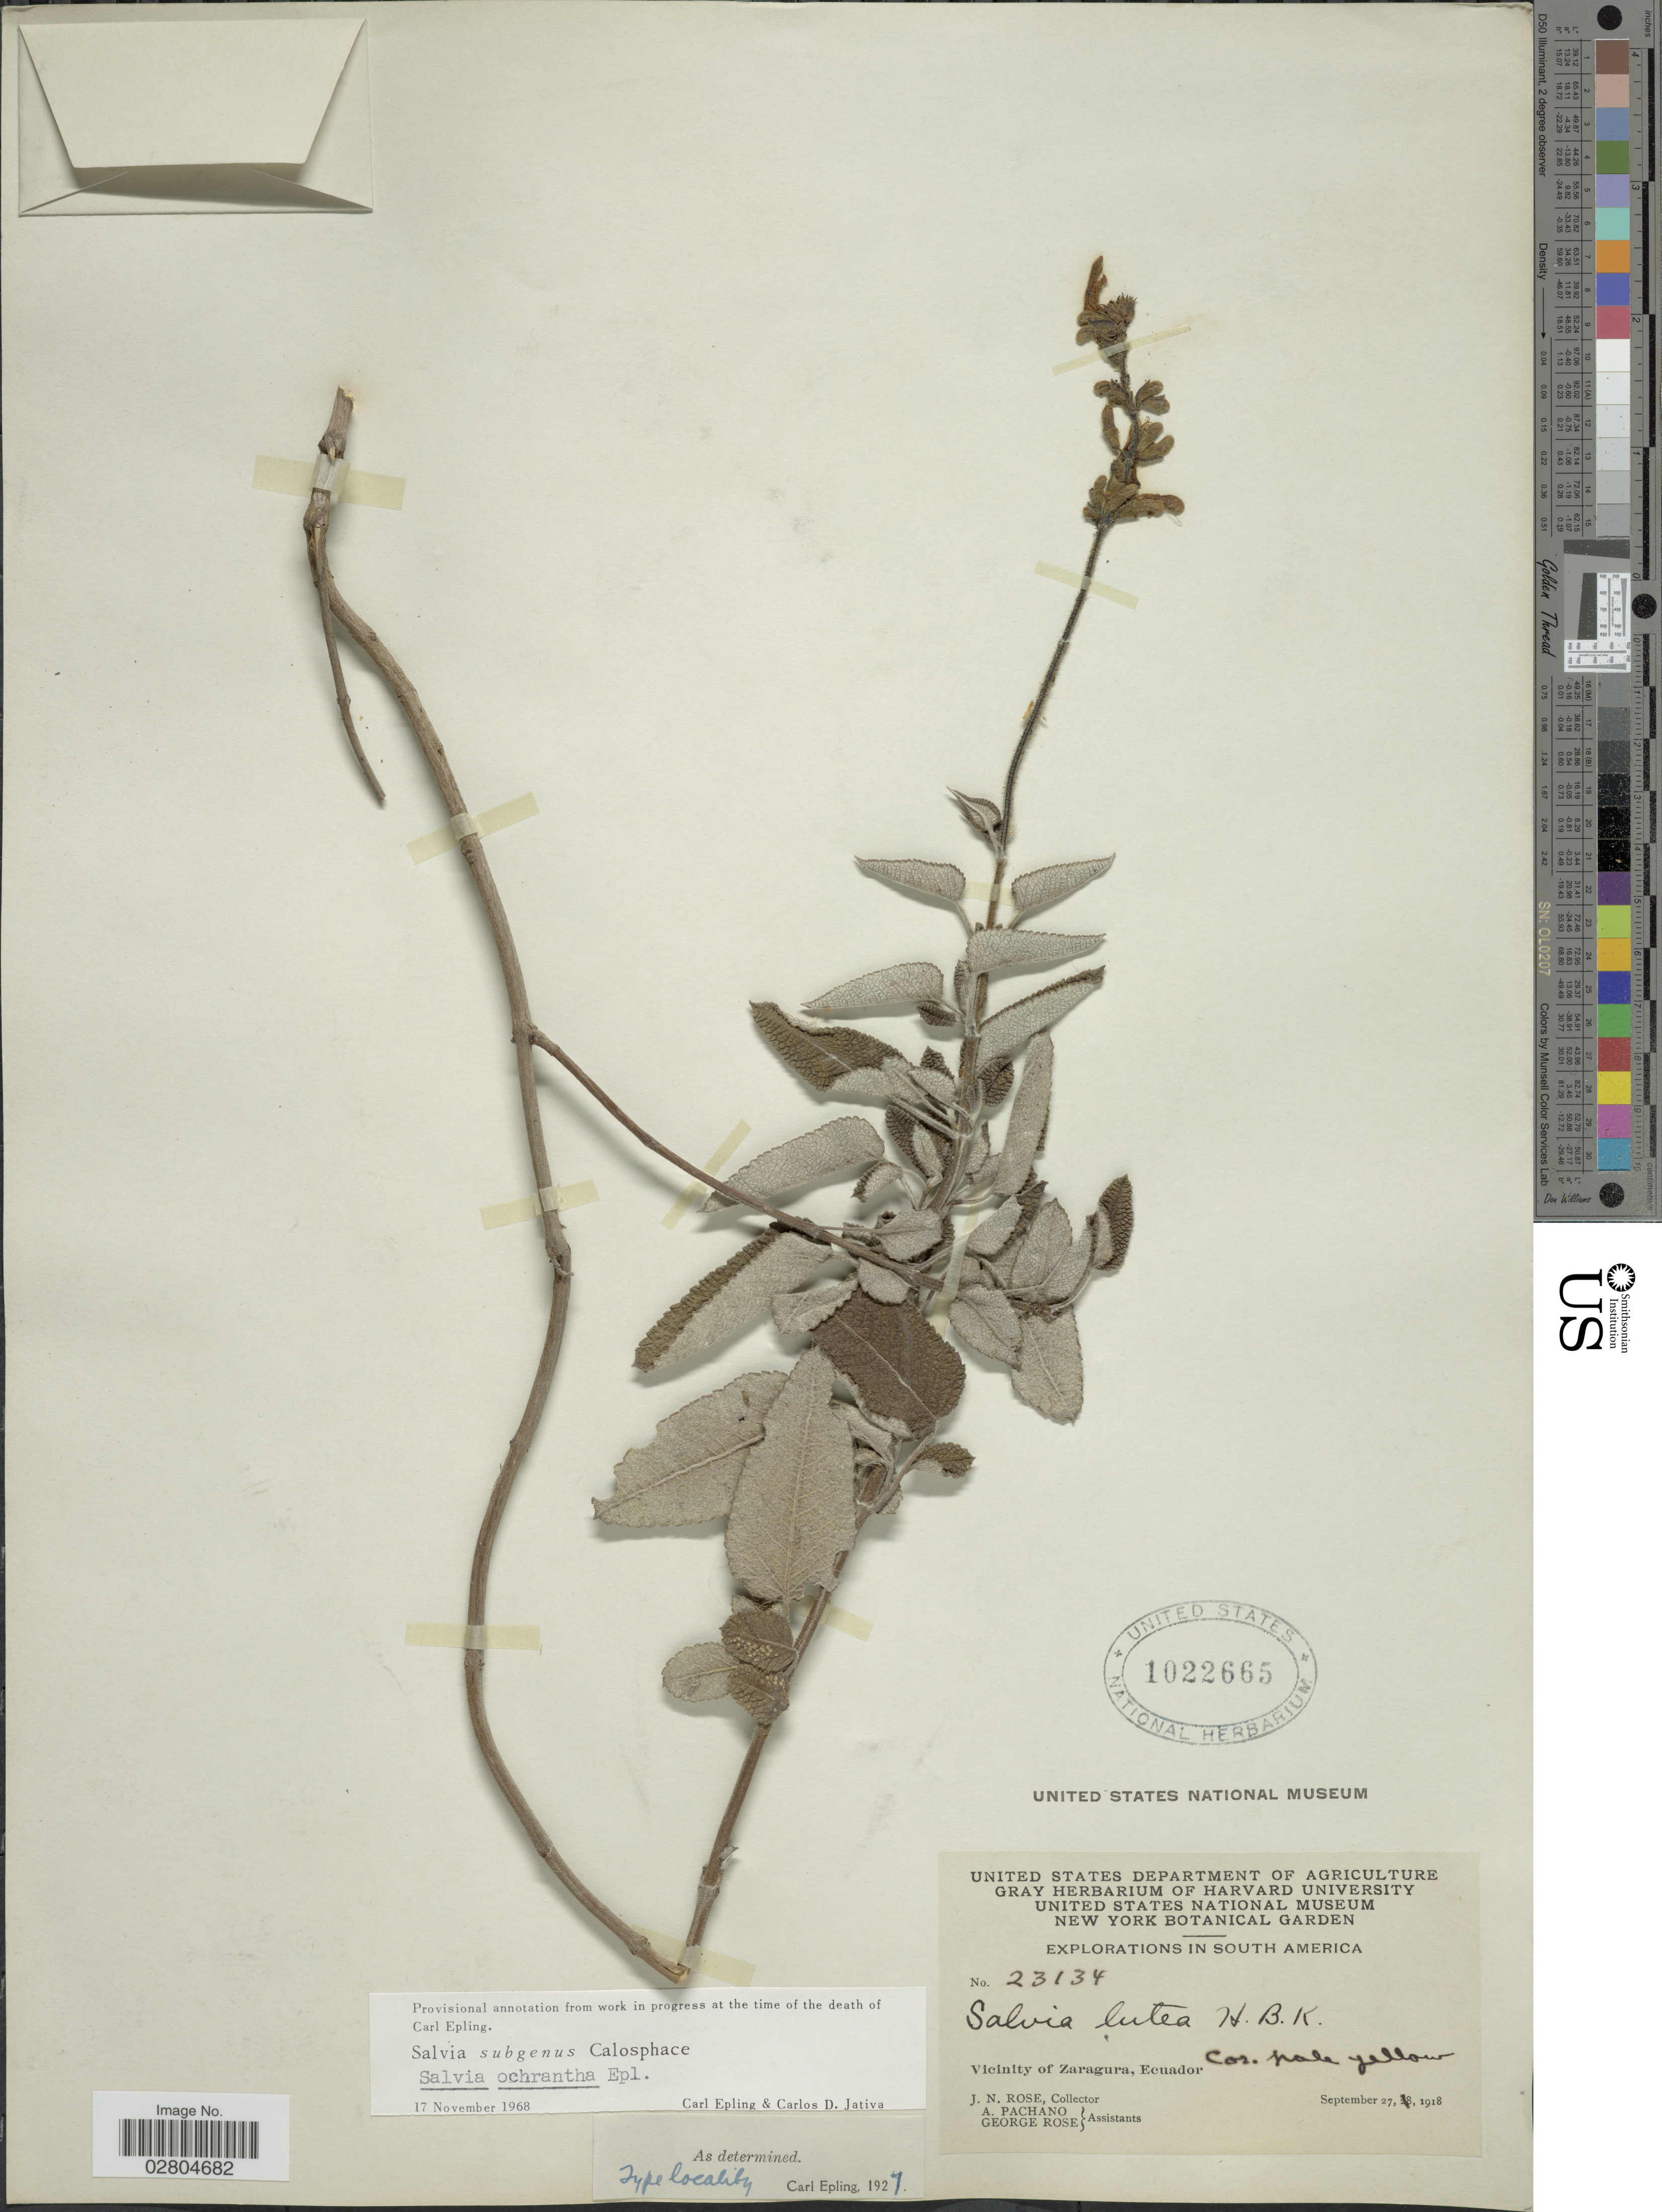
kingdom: Plantae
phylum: Tracheophyta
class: Magnoliopsida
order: Lamiales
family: Lamiaceae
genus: Salvia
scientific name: Salvia ochrantha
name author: Epling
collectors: J. N. Rose, A. Pachano & G. Rose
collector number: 23134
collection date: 1918-09-27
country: Ecuador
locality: South America. Vicinity of Zaragura.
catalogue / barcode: US 1022665